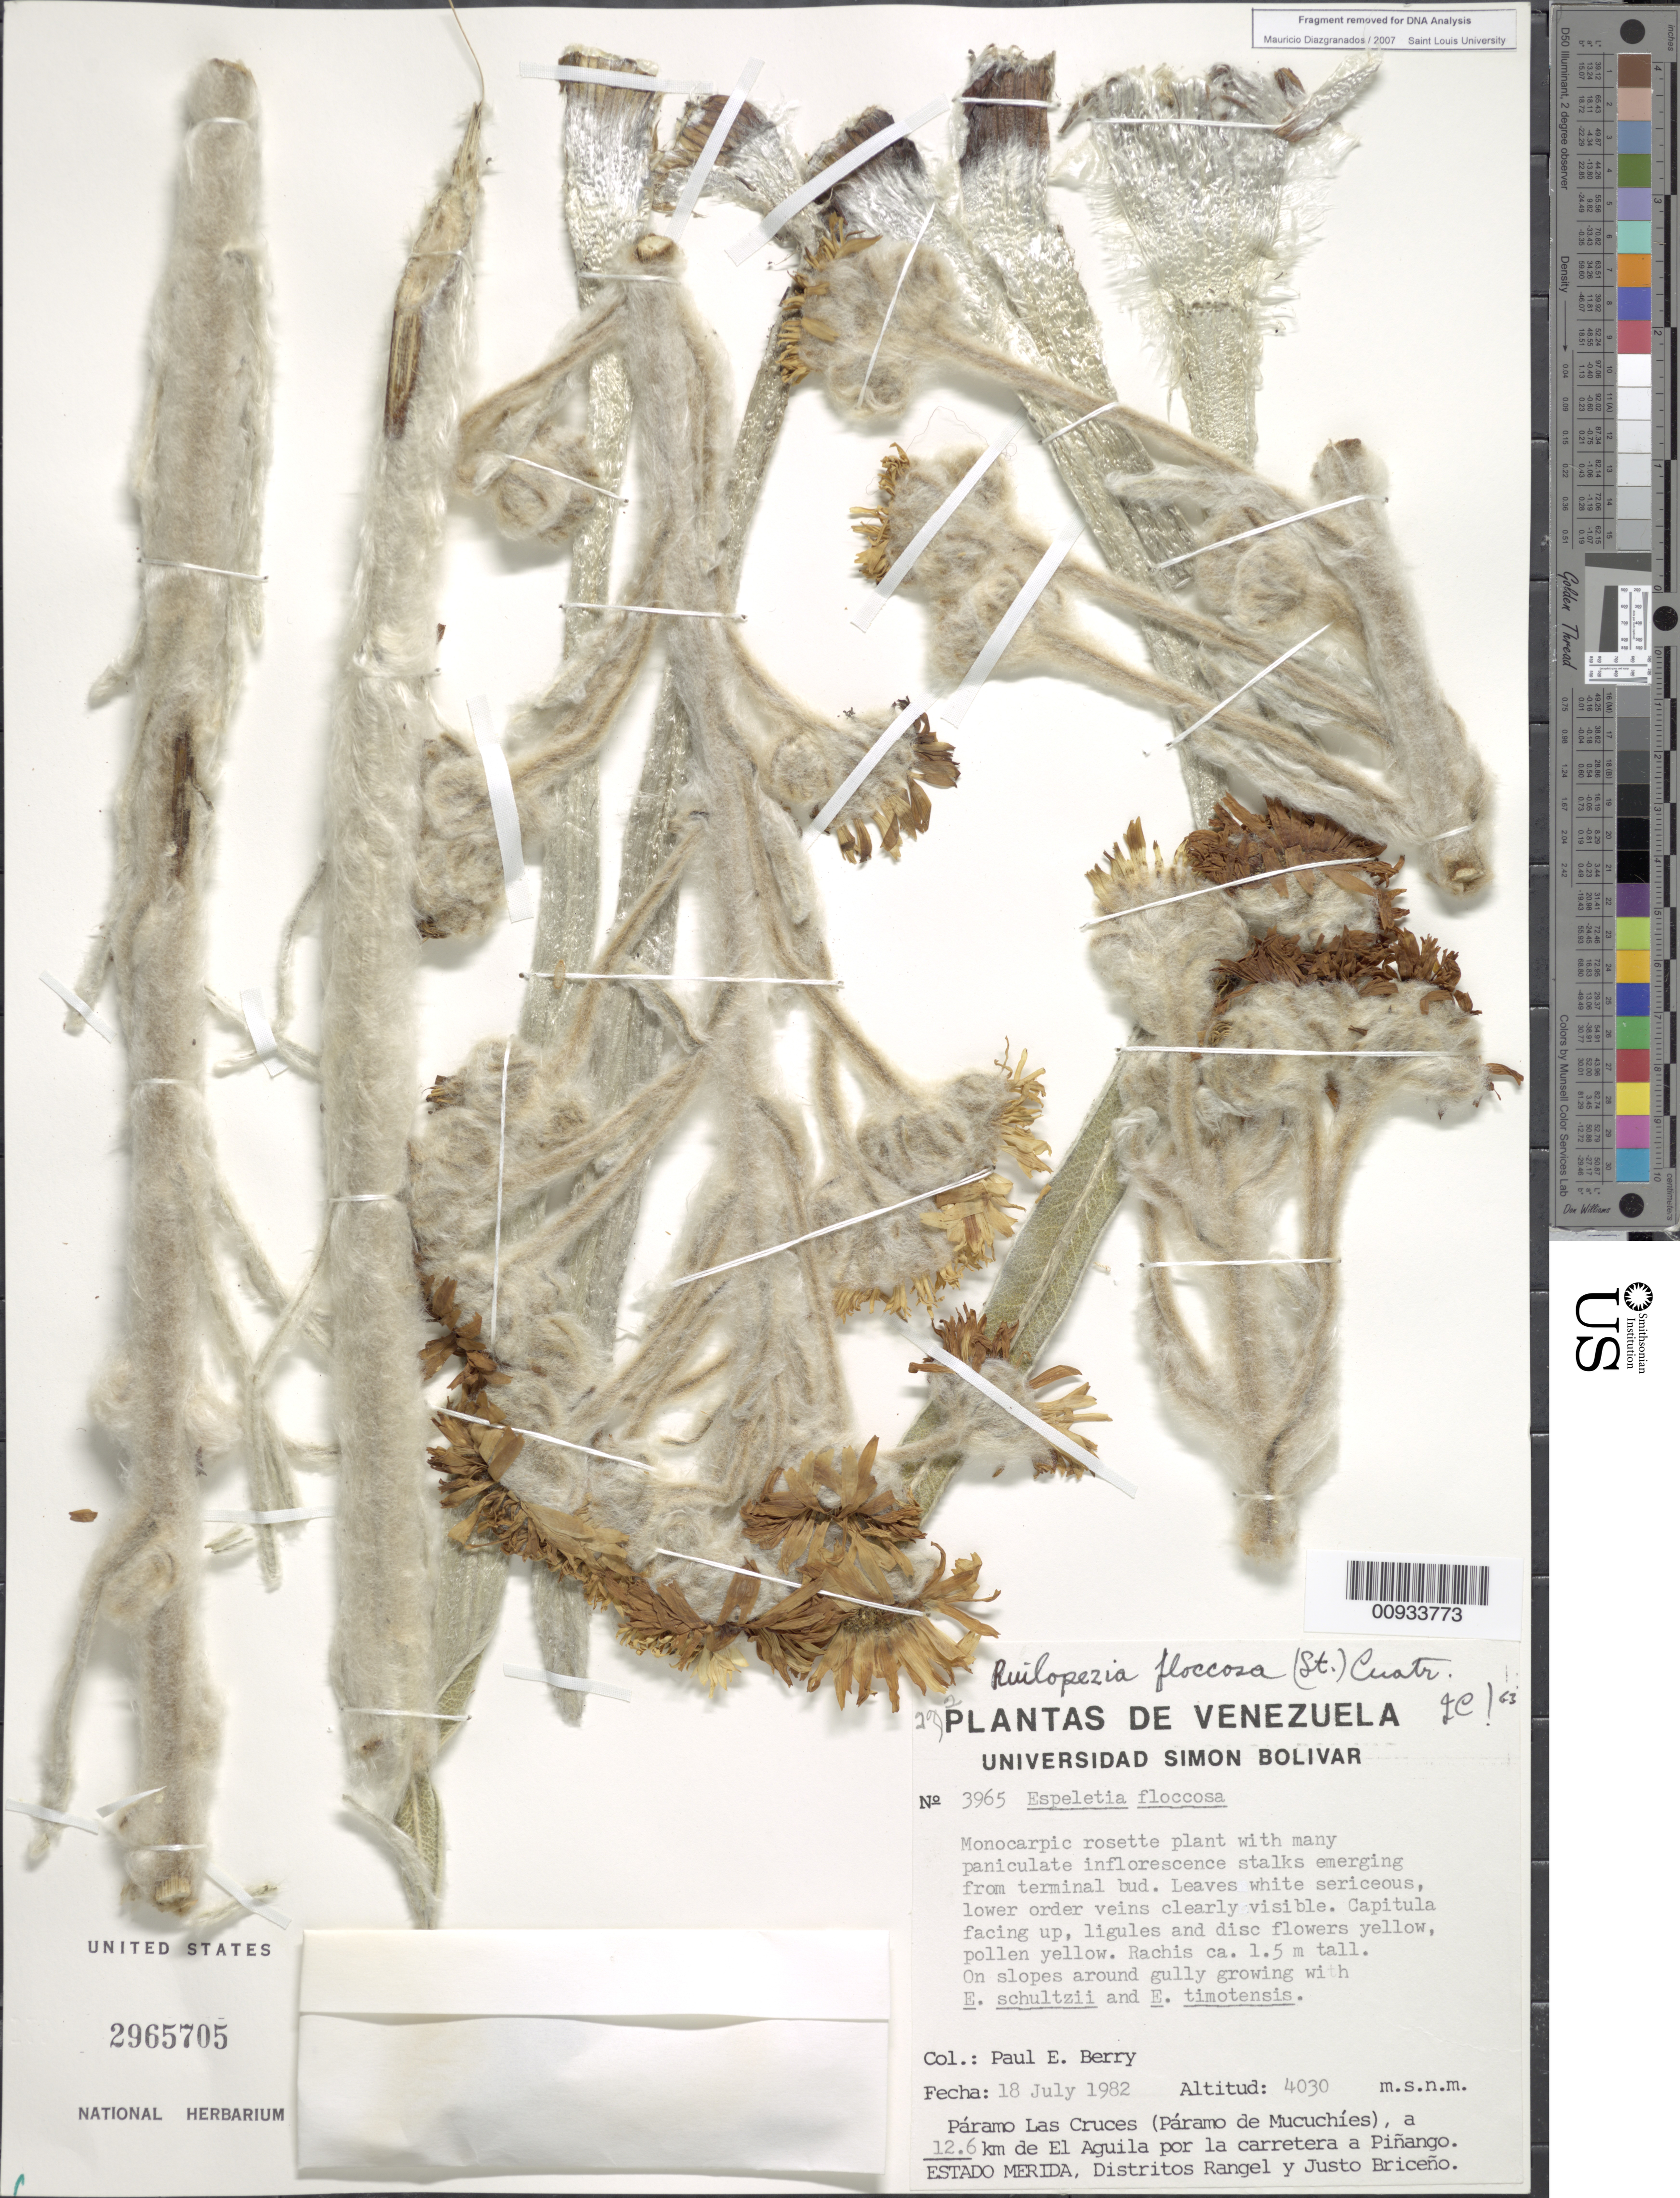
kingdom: Plantae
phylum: Tracheophyta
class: Magnoliopsida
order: Asterales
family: Asteraceae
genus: Ruilopezia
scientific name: Ruilopezia floccosa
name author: (Standl.) Cuatrec.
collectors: P. E. Berry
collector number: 3965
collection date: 1982-07-18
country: Venezuela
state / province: Mérida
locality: Paramo Las Cruces (Paramo de Mucuchies), a 12.6 km de El Aguila por la carretera a Pinango, Distritos Rangel y Justo Briceno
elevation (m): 4030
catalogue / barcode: US 2965705